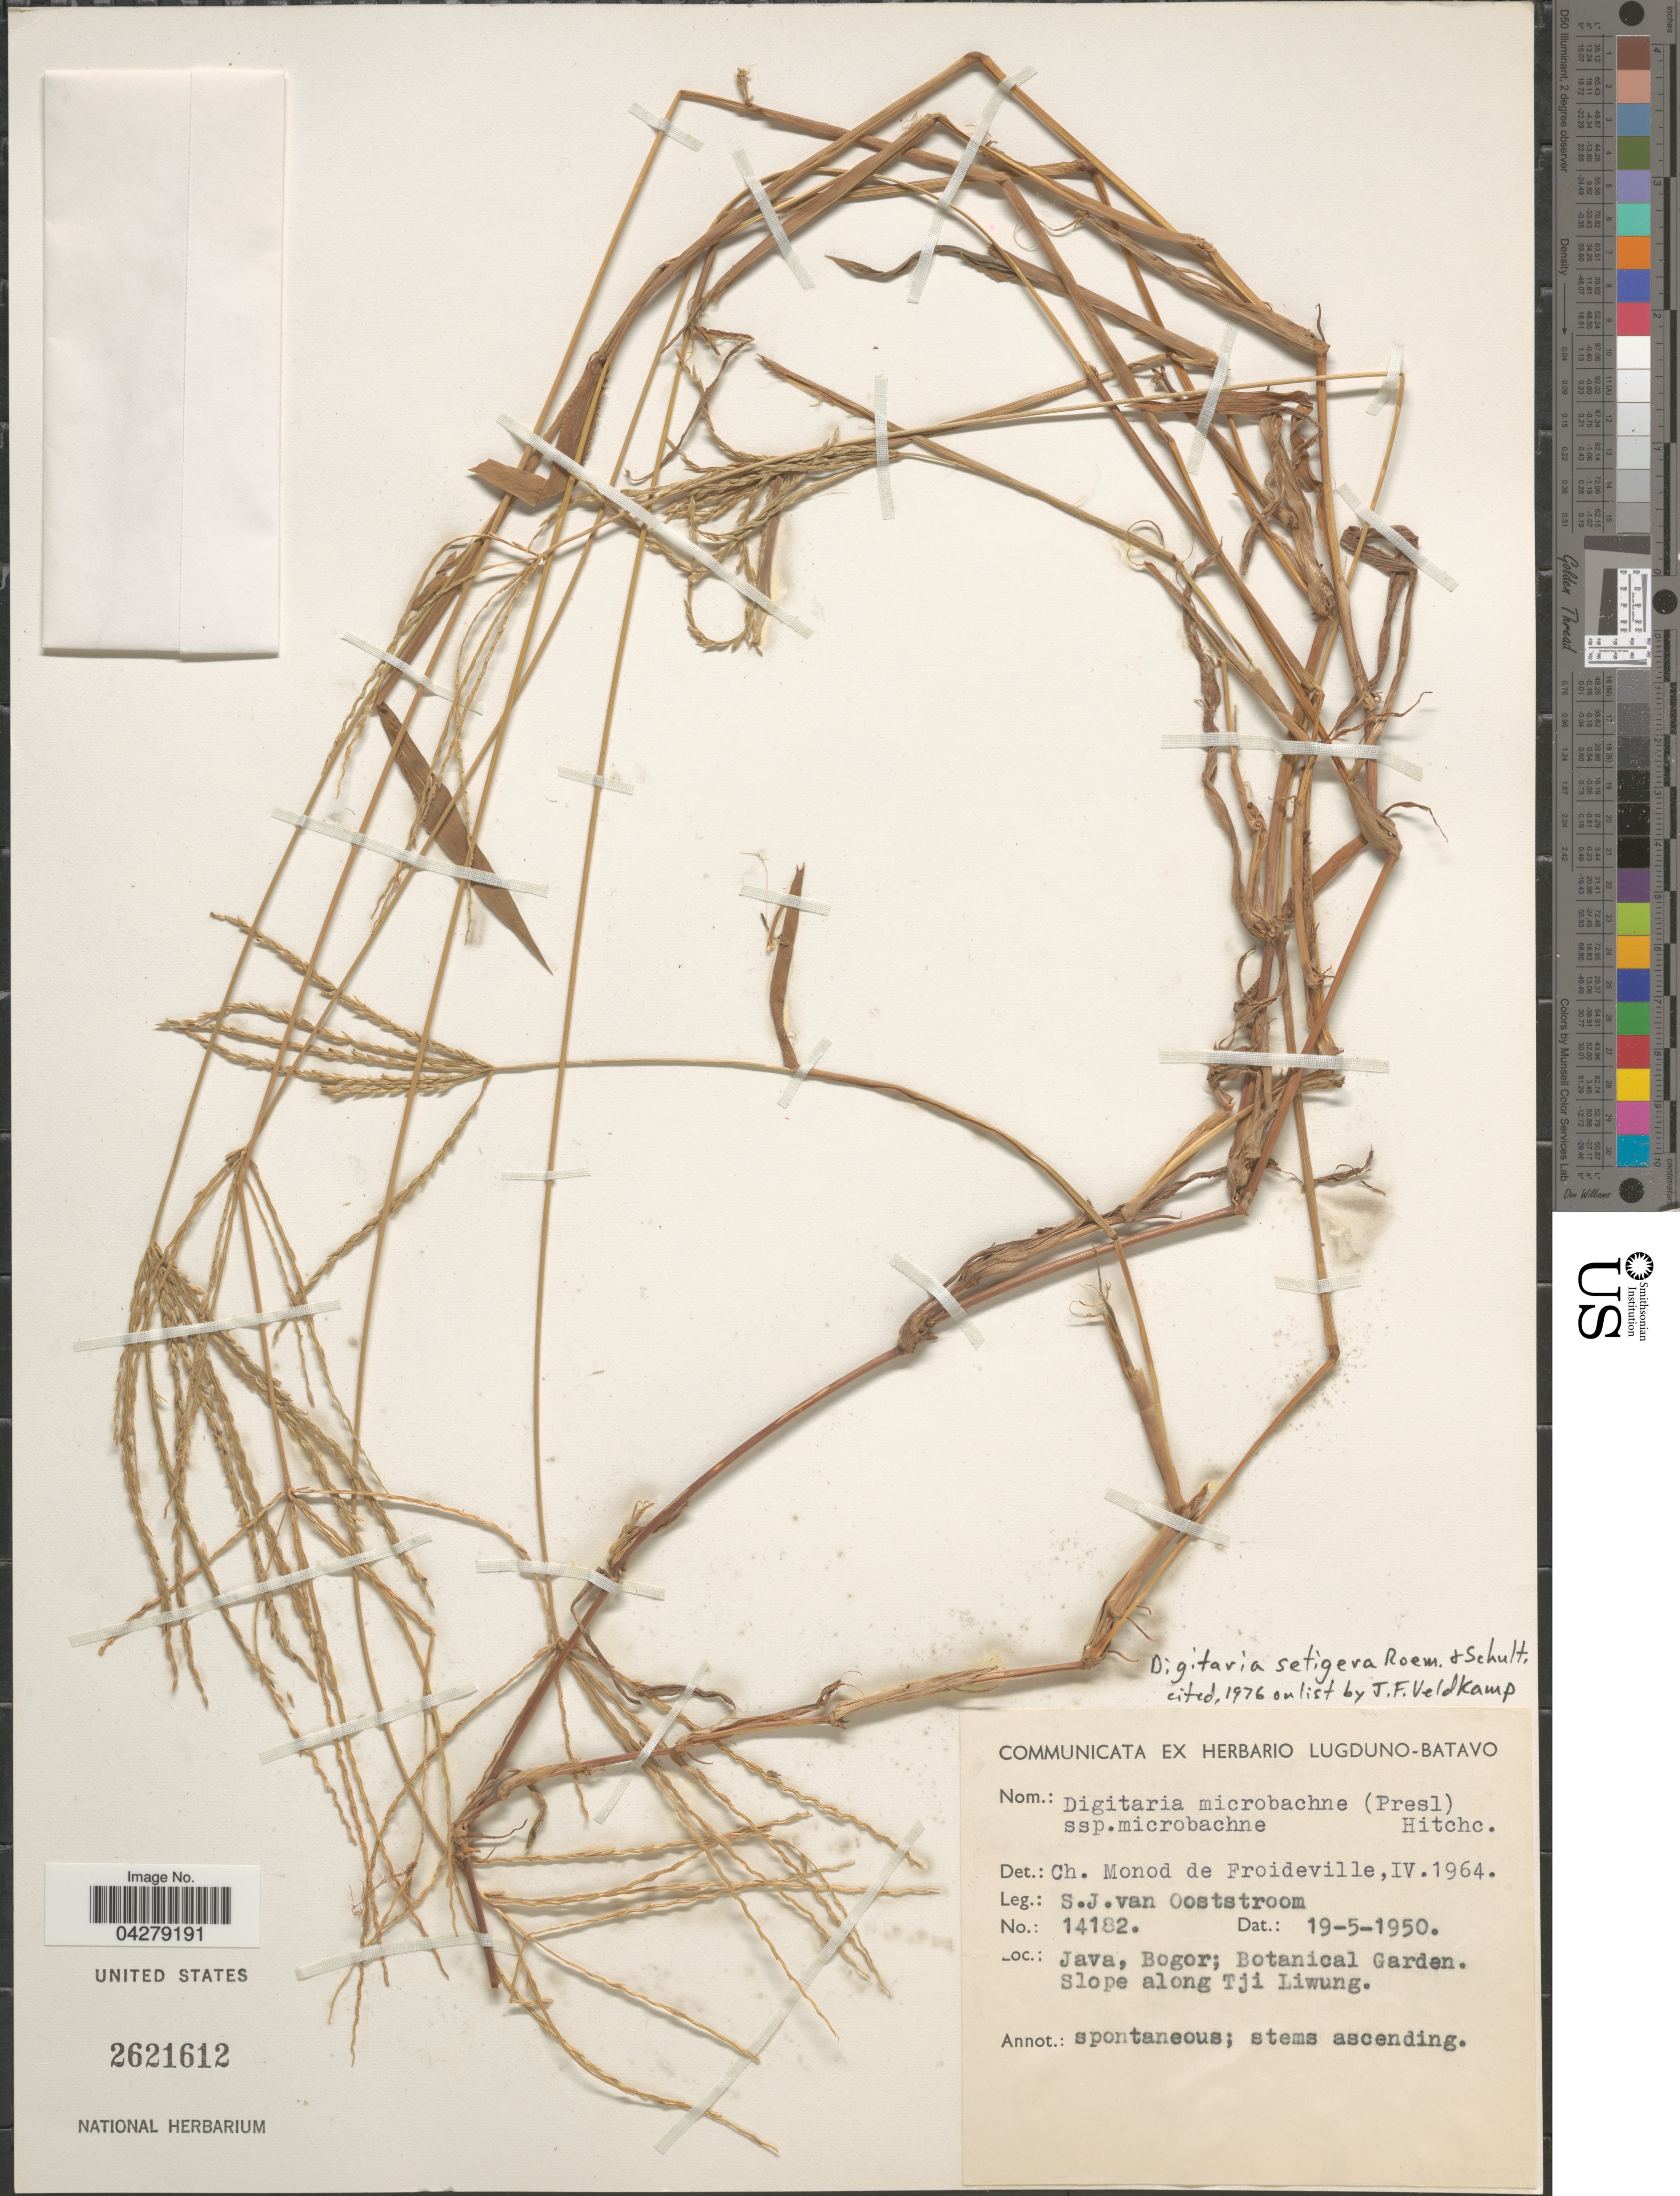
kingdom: Plantae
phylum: Tracheophyta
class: Liliopsida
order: Poales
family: Poaceae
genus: Digitaria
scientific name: Digitaria setigera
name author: Roth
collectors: S. J. van Ooststroom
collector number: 14182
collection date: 1950-05-19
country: Indonesia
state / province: Java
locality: Bogor; Botanical Garden. Slope along Tji Liwung.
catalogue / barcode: US 2621612